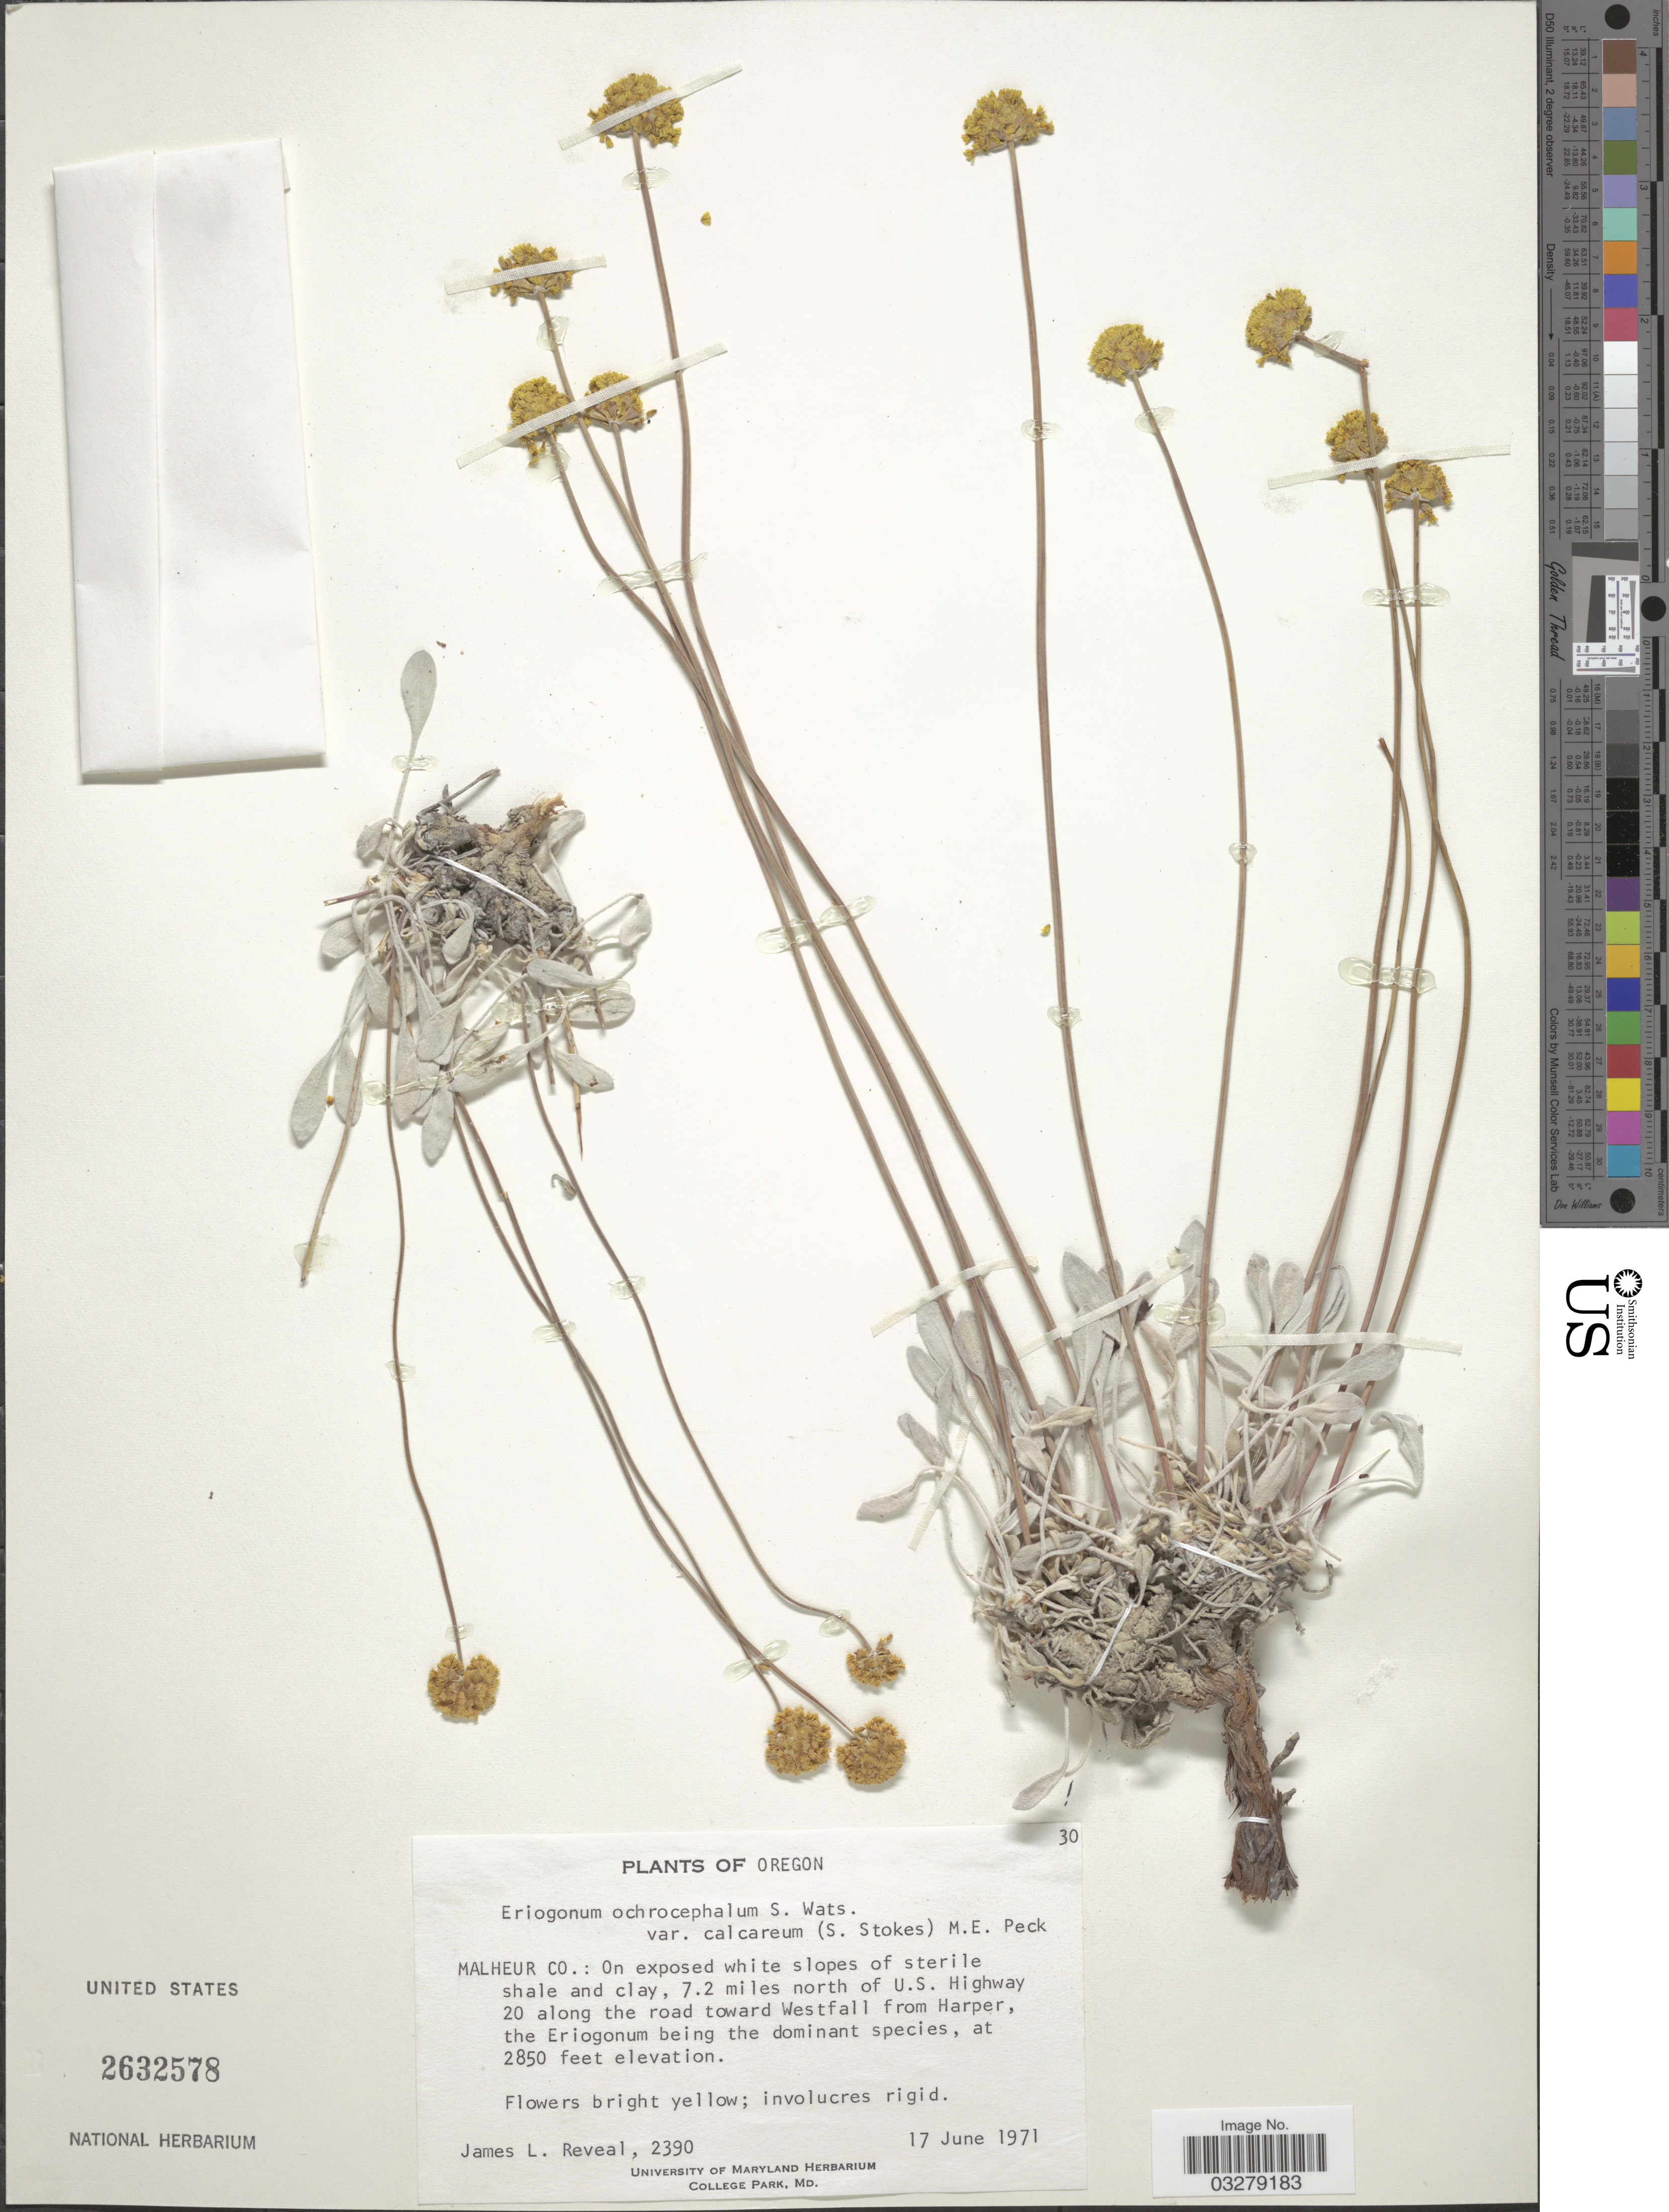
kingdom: Plantae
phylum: Tracheophyta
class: Magnoliopsida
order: Caryophyllales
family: Polygonaceae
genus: Eriogonum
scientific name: Eriogonum ochrocephalum var. calcareum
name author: (S. Stokes) M. Peck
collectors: J. L. Reveal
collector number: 2390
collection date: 1971-06-17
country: United States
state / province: Oregon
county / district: Malheur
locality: Malheur Co.: On exposed white slopes of sterile shale and clay, 7.2 miles north of U.S. Highway 20 along the road toward Westfall from Harper.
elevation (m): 869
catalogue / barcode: US 2632578